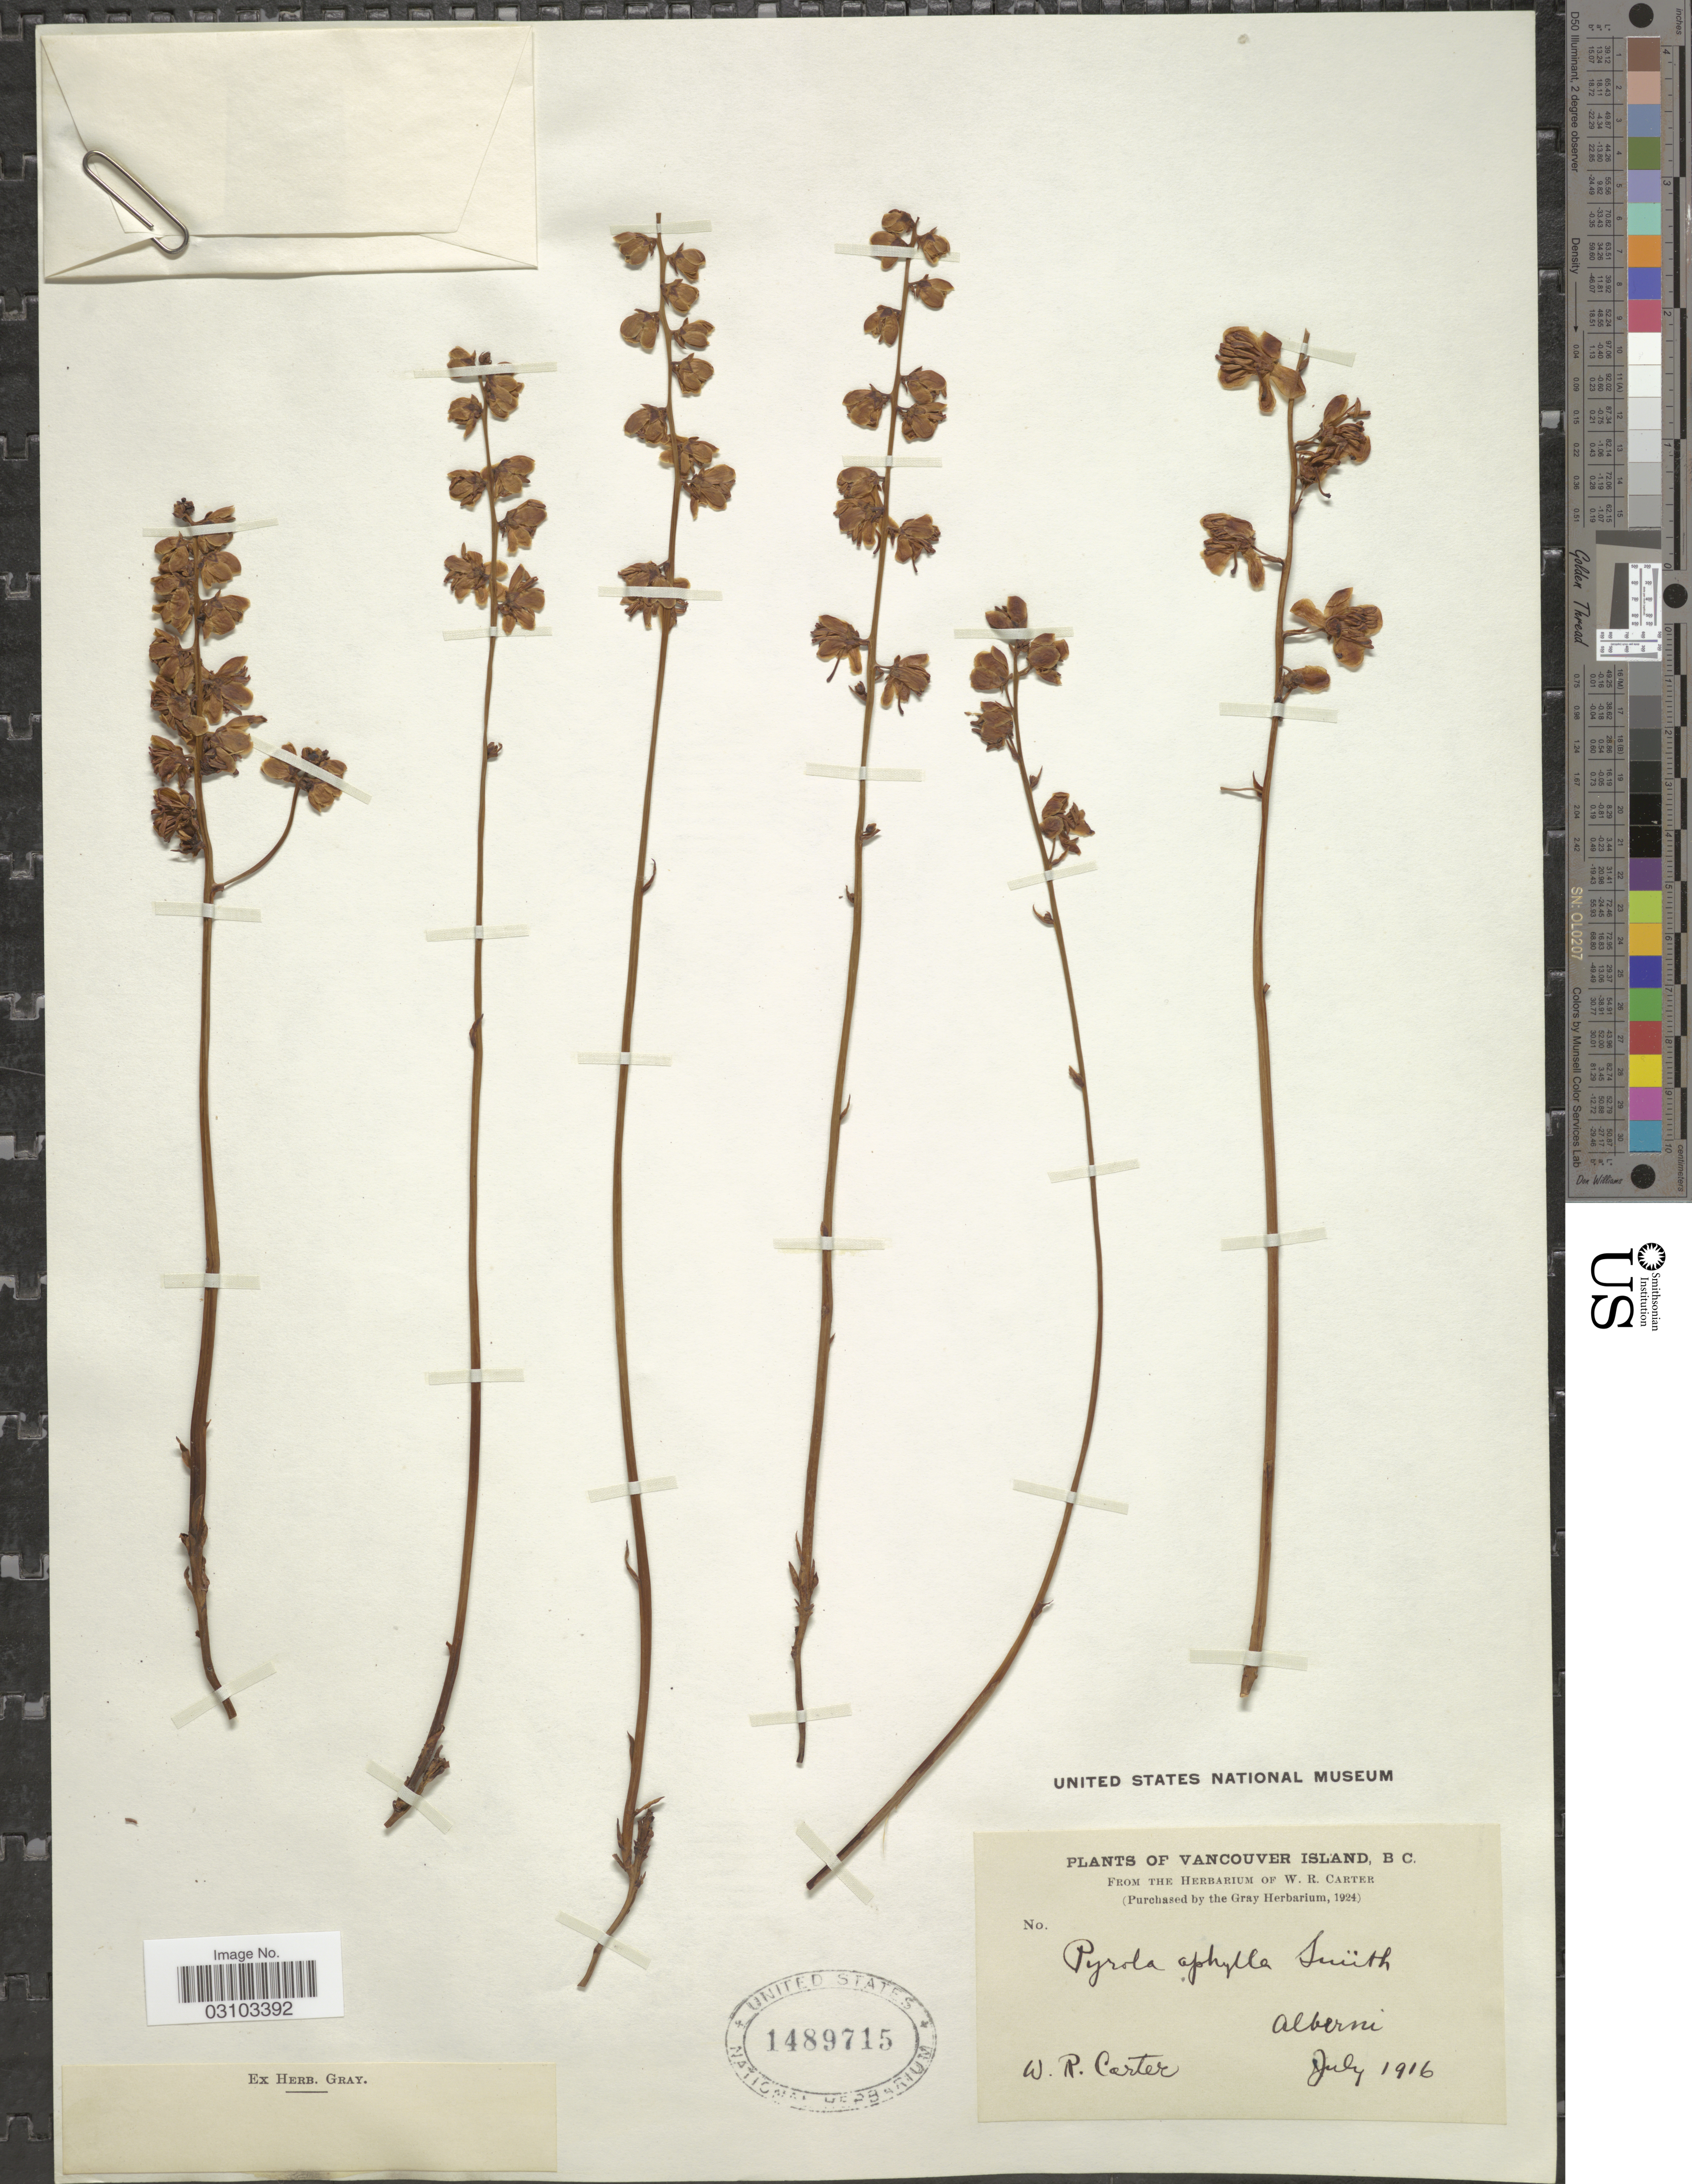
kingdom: Plantae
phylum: Tracheophyta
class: Magnoliopsida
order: Ericales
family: Ericaceae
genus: Pyrola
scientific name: Pyrola aphylla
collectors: W. R. Carter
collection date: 1916-07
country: Canada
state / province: British Columbia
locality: Vancouver Island, Alberni.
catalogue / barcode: US 1489715